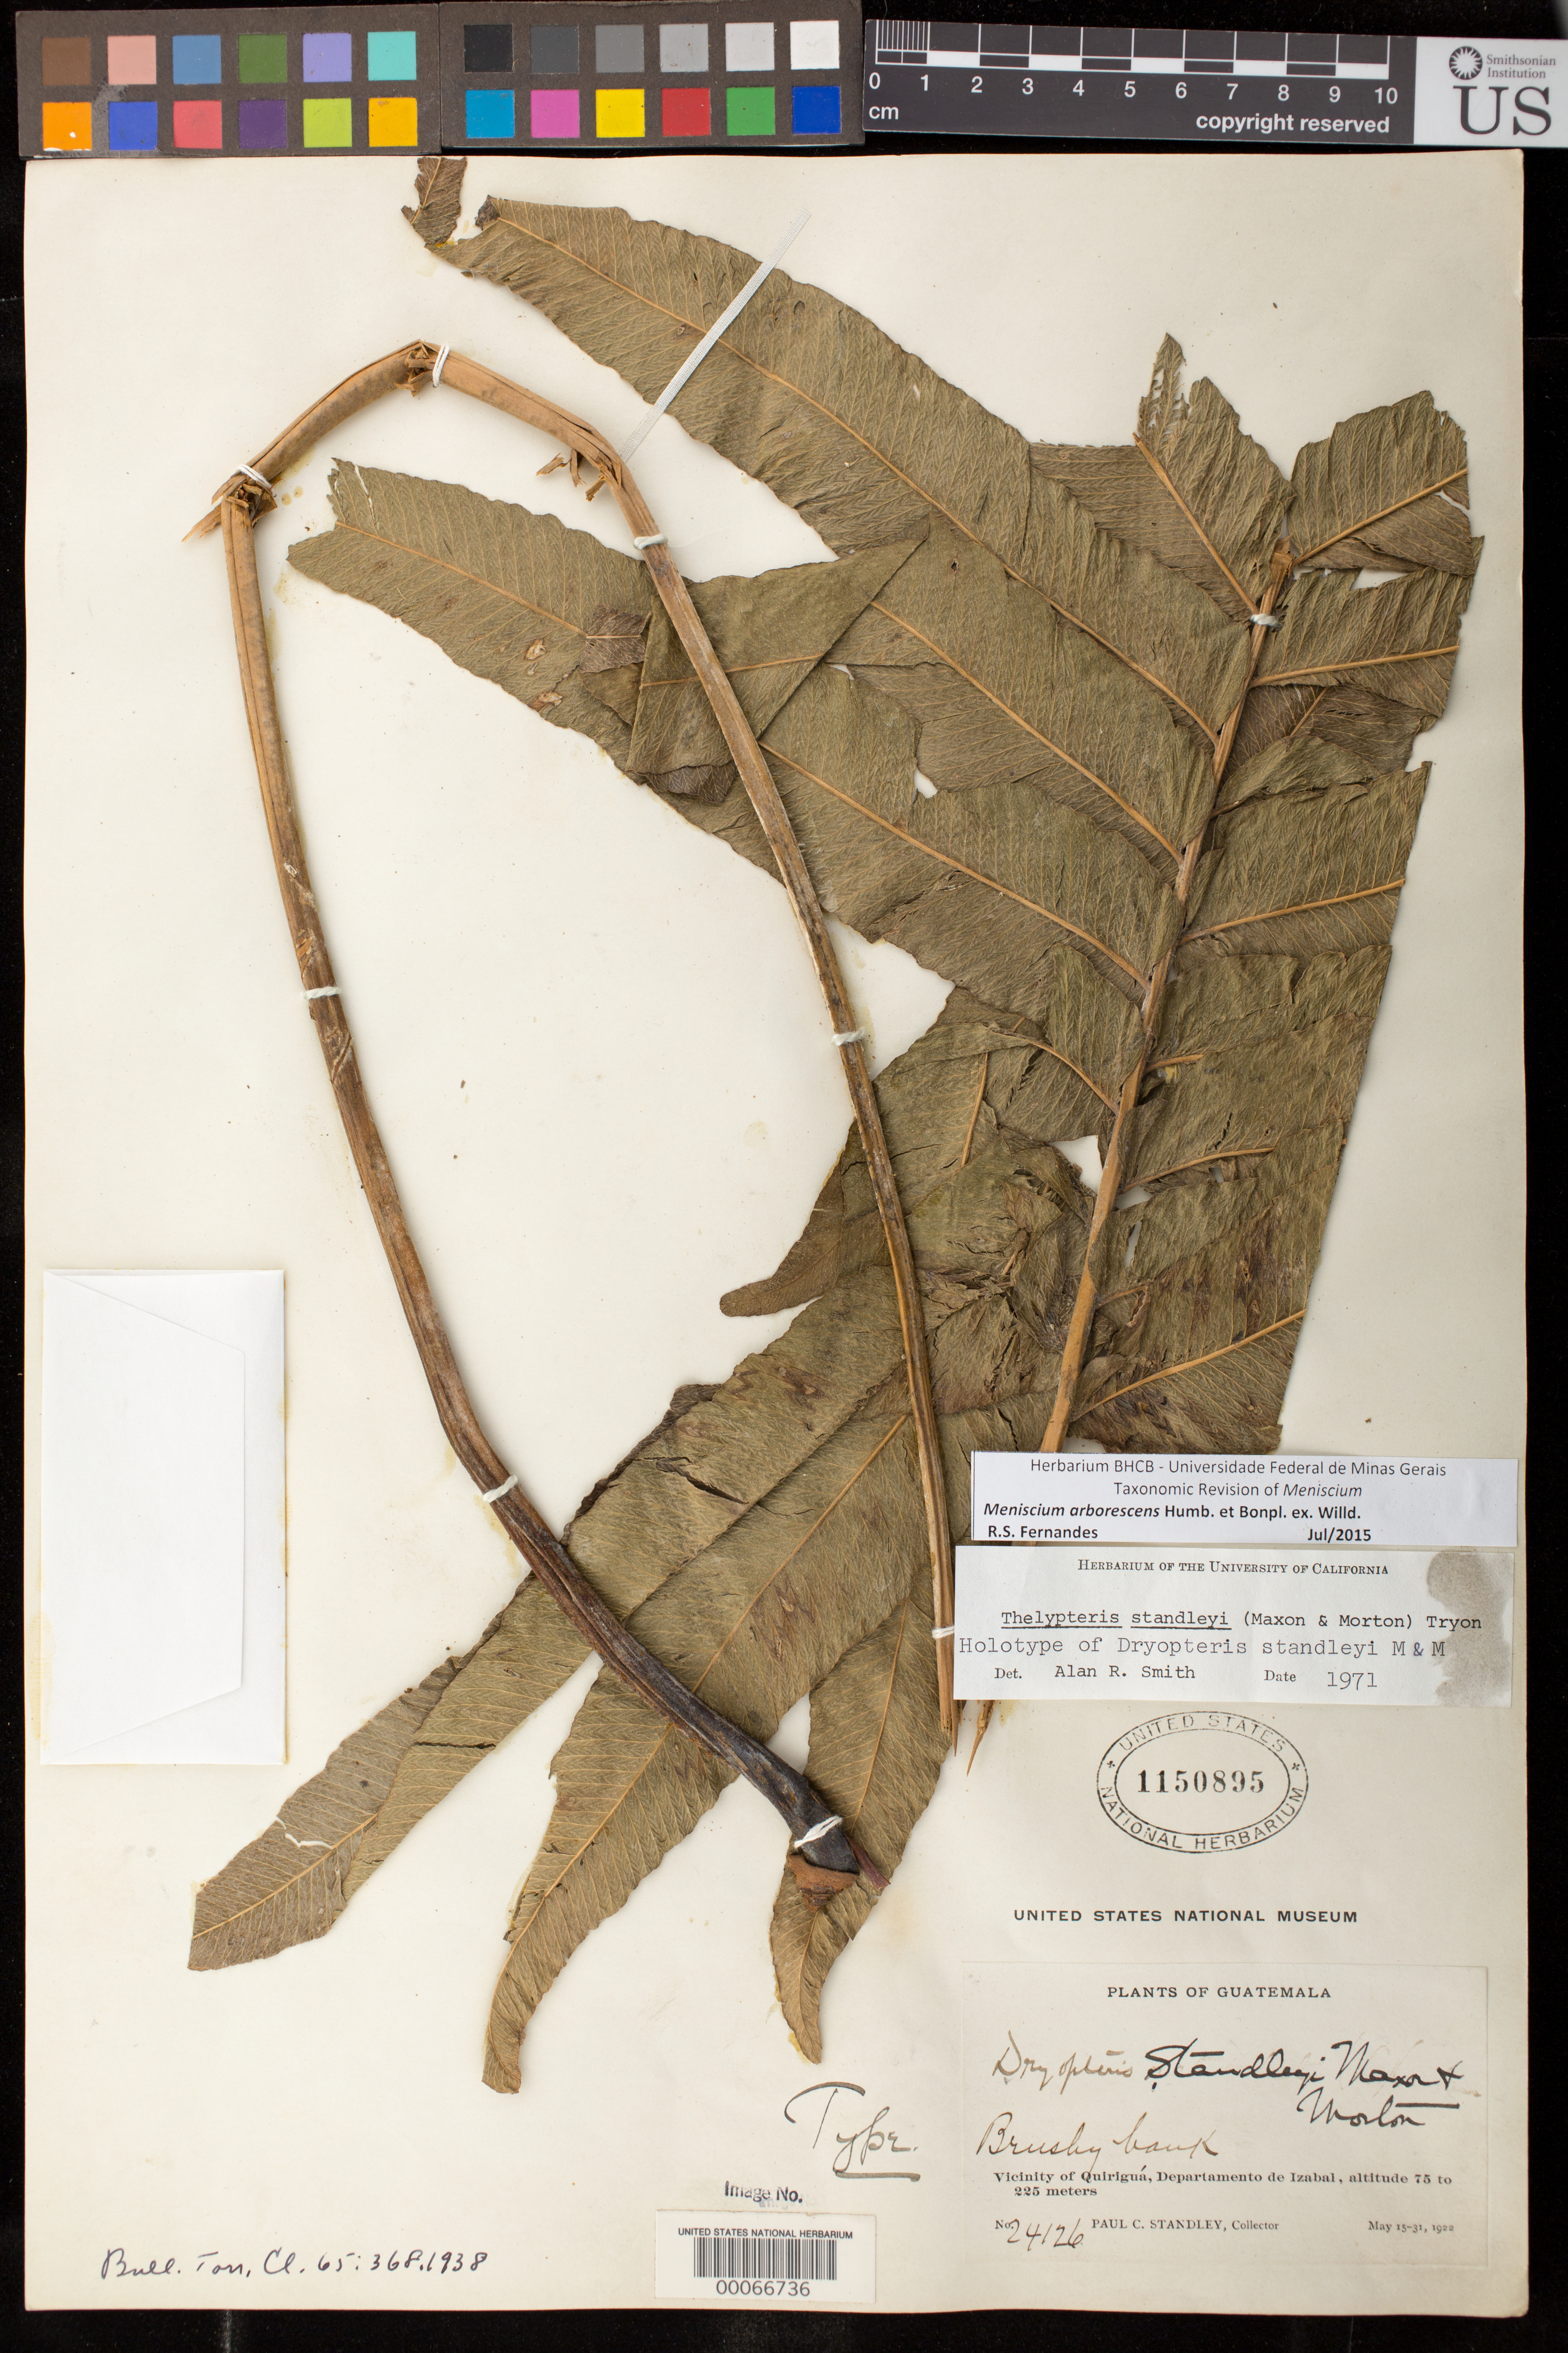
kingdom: Plantae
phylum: Tracheophyta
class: Polypodiopsida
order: Polypodiales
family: Dryopteridaceae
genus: Dryopteris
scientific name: Dryopteris standleyi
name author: Maxon & C.V. Morton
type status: Holotype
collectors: P. C. Standley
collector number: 24126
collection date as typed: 15 May 1922 to 31 May 1922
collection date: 1922-05-15/1922-05-31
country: Guatemala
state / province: Izabal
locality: Vicinity of Quiriguá.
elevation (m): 75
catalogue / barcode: US 1150895